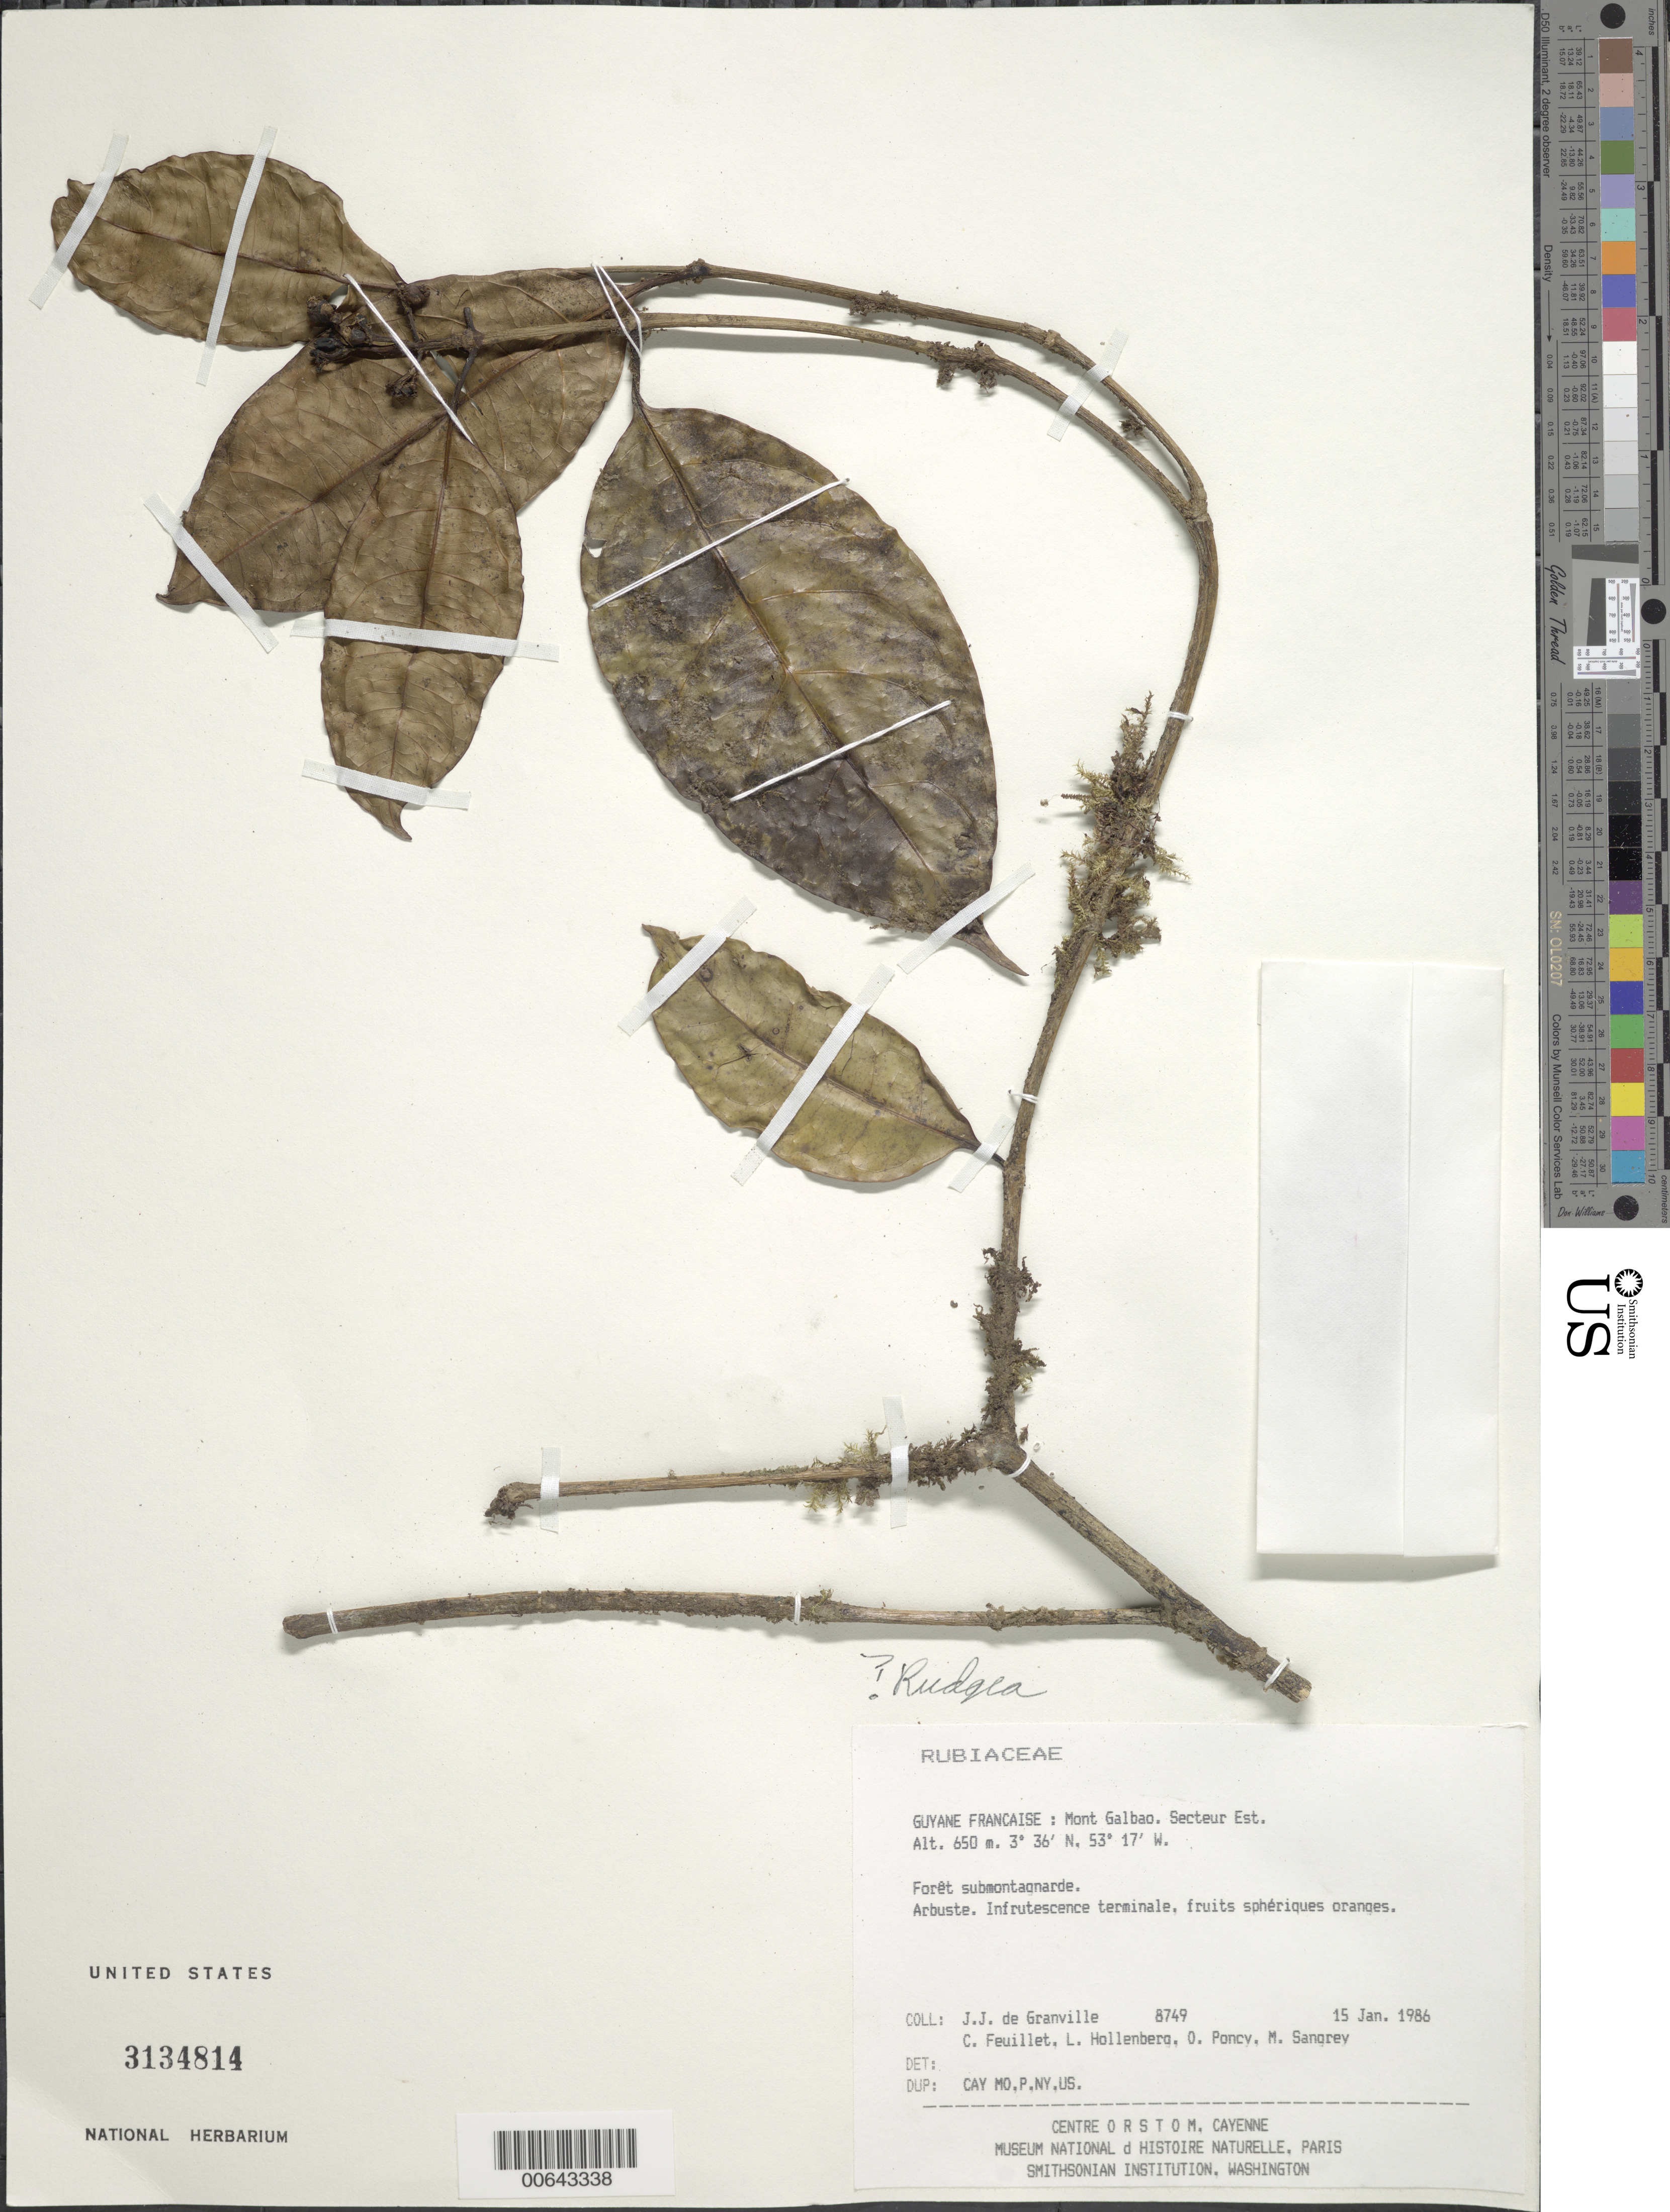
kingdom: Plantae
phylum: Tracheophyta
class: Magnoliopsida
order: Gentianales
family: Rubiaceae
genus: Rudgea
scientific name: Rudgea sp.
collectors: J.-J. de Granville, C. Feuillet, L. Hollenberg, O. Poncy & M. S. Sangrey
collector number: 8749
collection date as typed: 15-Jan-86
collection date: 1986-01-15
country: French Guiana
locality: Mont Galbao. Secteur Est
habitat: Forêt submontagnarde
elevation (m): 650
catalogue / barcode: US 3134814